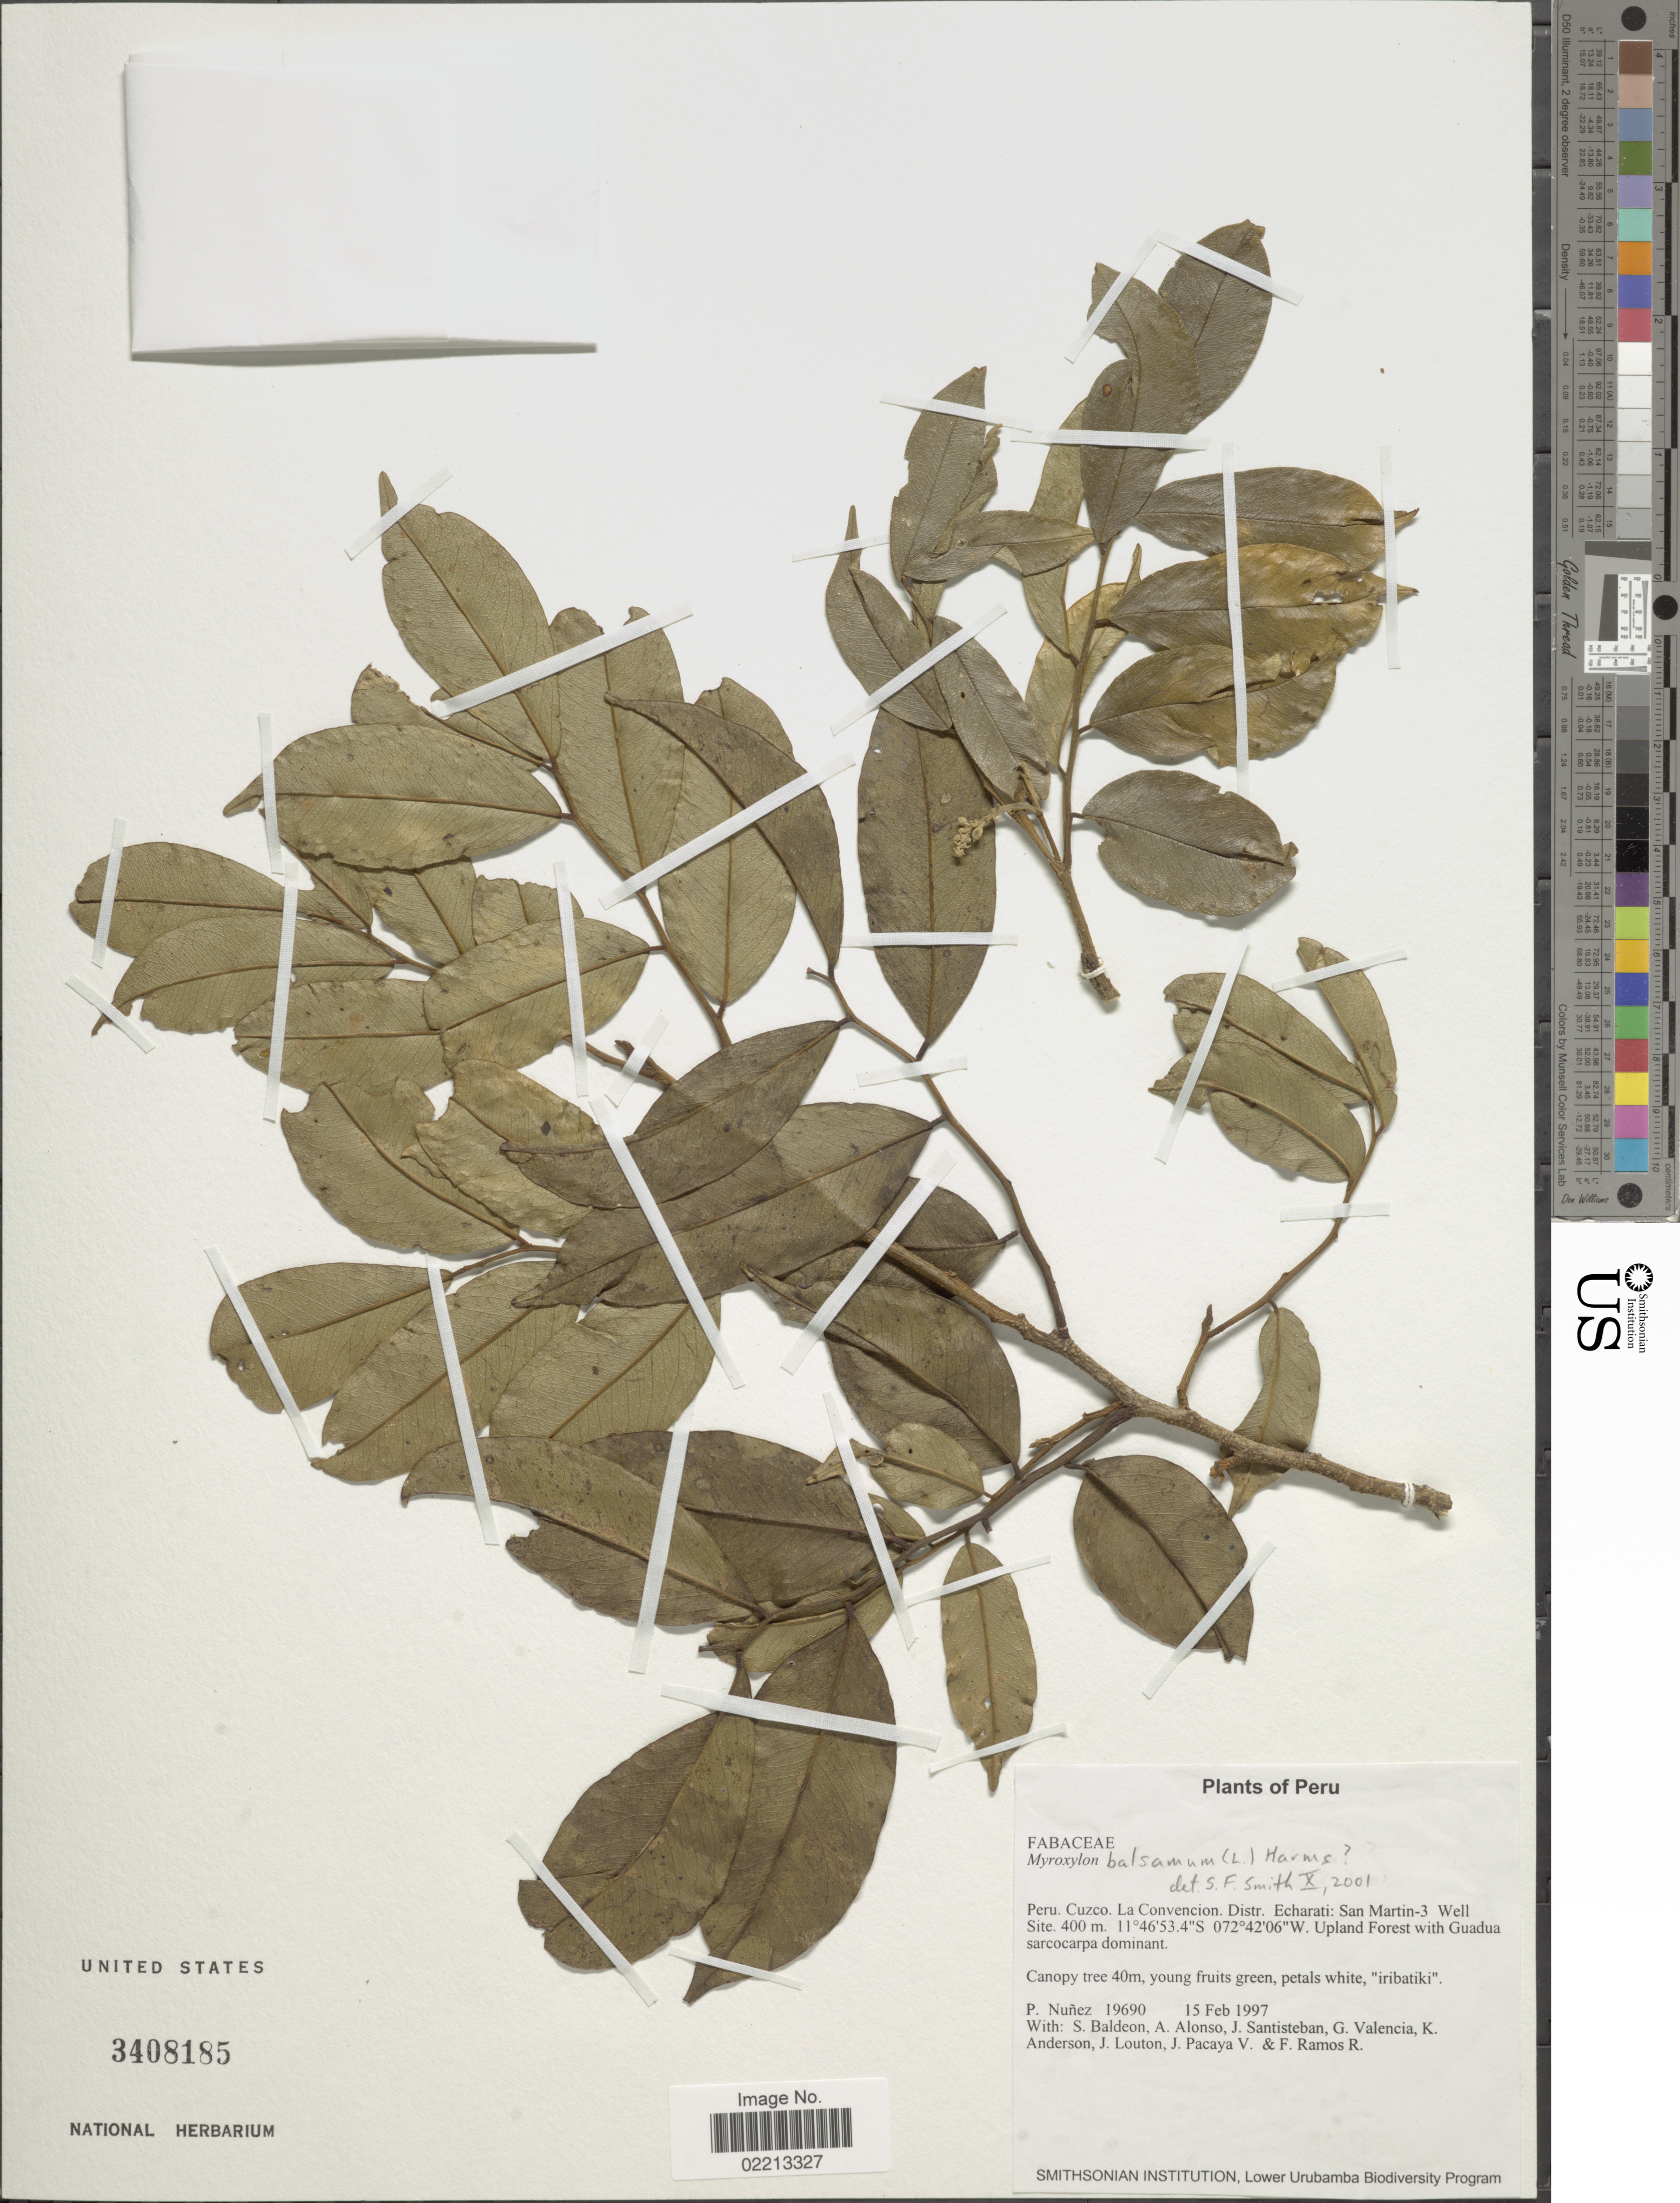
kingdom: Plantae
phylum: Tracheophyta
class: Magnoliopsida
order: Fabales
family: Fabaceae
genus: Myroxylon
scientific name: Myroxylon balsamum var. balsamum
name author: (L.) Harms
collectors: P. Nuñez V., S. Baldeon, A. Alonso, J. Santisteban & et al.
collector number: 19690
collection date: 1997-02-15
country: Peru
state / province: Cusco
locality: La Convencion. Distr. Echarati: San Martin-3 Well site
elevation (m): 400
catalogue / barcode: US 3408185